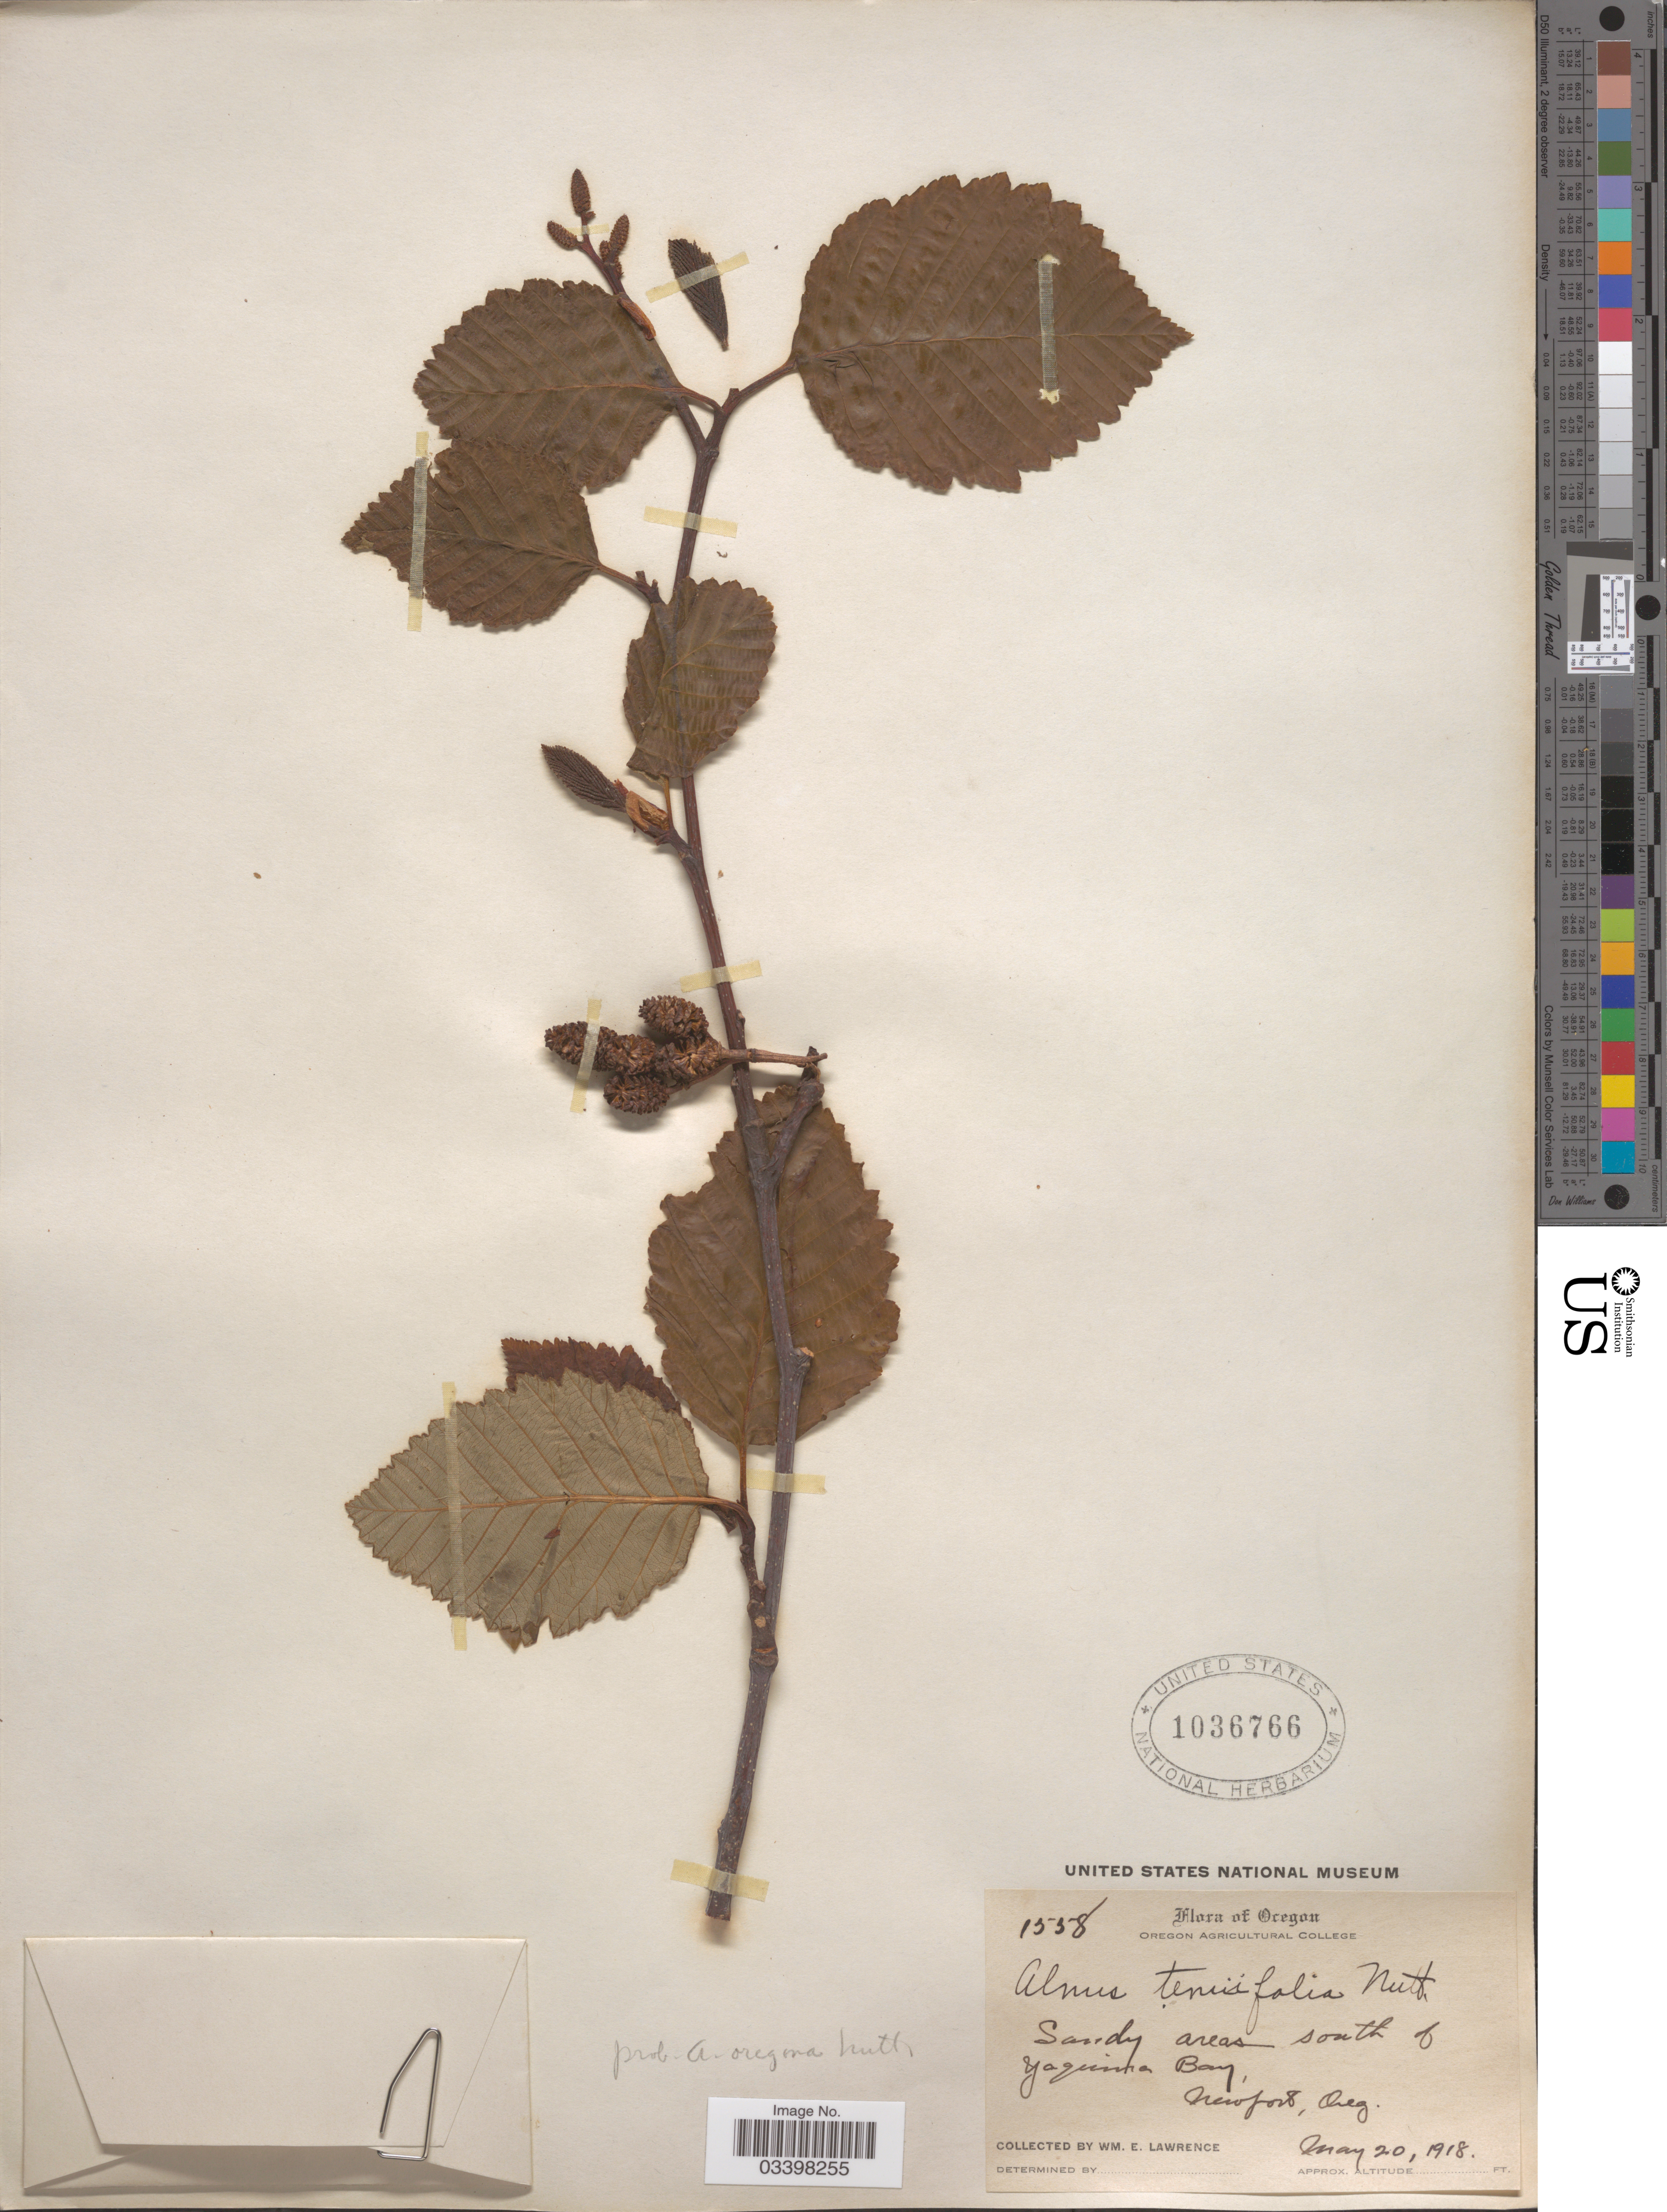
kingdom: Plantae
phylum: Tracheophyta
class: Magnoliopsida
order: Fagales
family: Betulaceae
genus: Alnus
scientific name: Alnus rubra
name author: Bong.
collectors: W. Lawrence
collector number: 1558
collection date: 1918-05-20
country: United States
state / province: Oregon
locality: South of Yaquina Bay, Newport.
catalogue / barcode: US 1036766